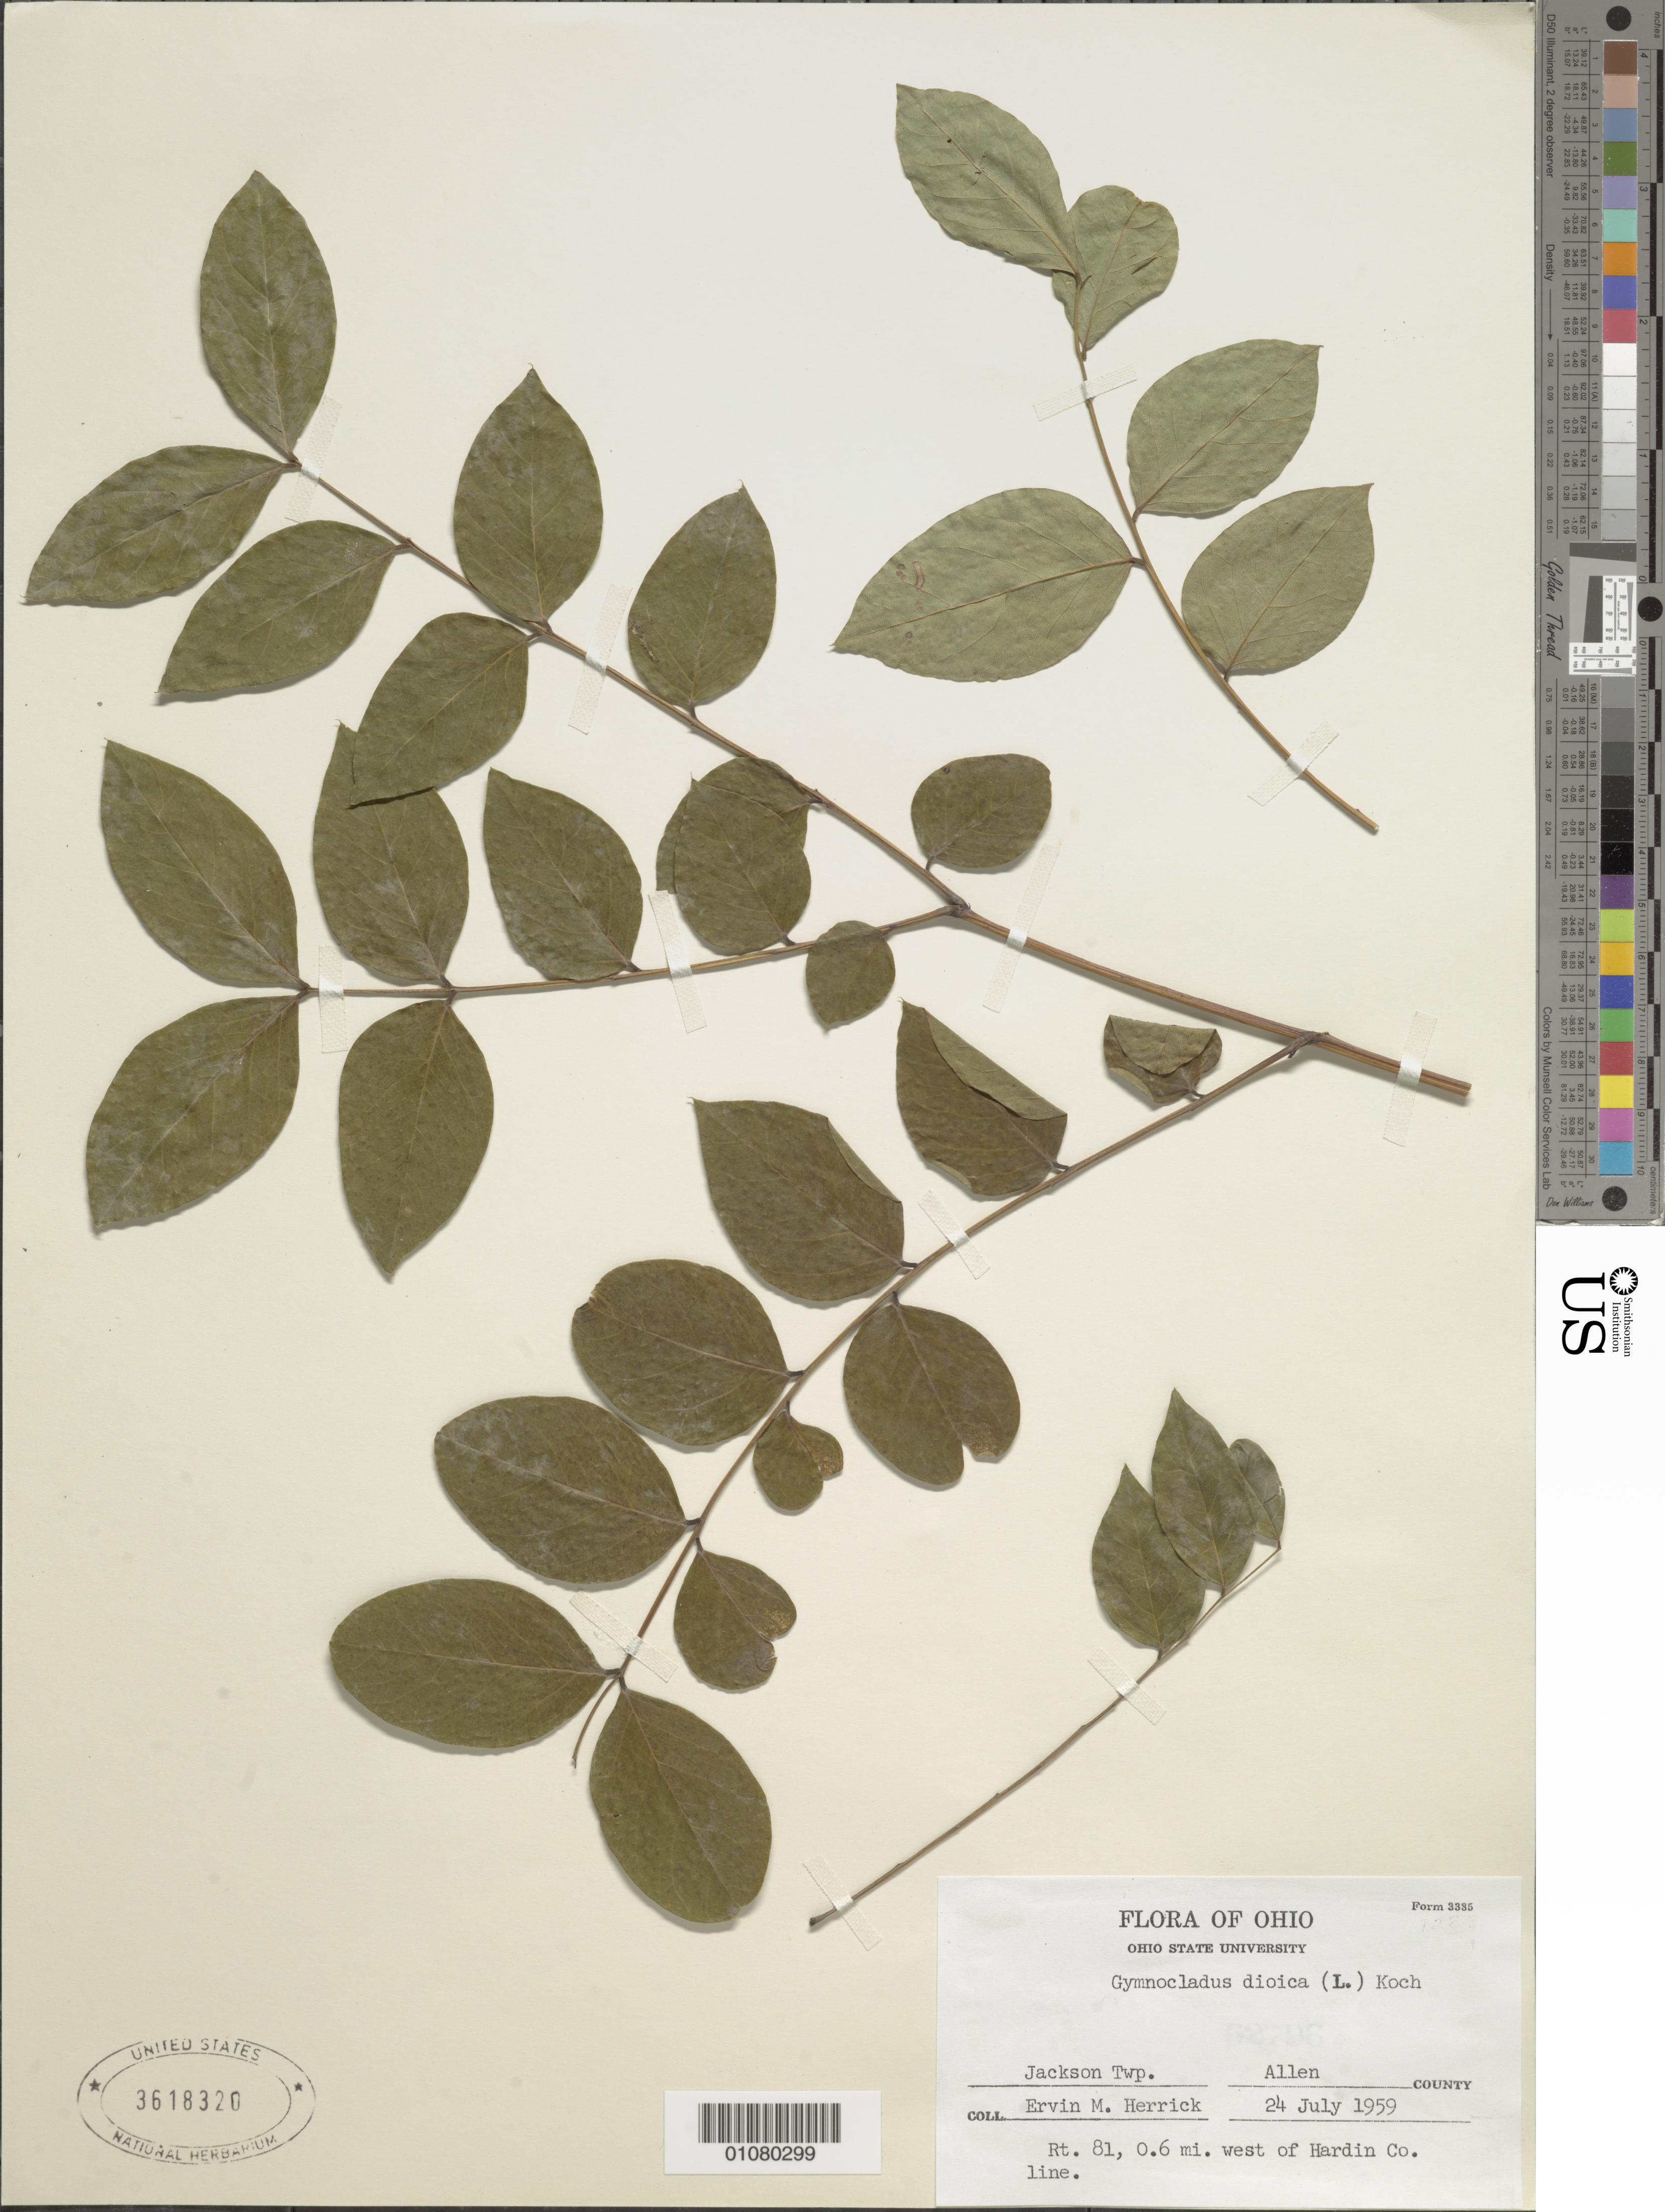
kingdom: Plantae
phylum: Tracheophyta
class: Magnoliopsida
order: Fabales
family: Fabaceae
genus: Gymnocladus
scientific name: Gymnocladus dioicus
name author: (L.) K. Koch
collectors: E. Herrick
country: United States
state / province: Ohio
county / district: Allen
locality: Rt. 81, W of Hrdin Co. line.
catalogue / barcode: US 3618320